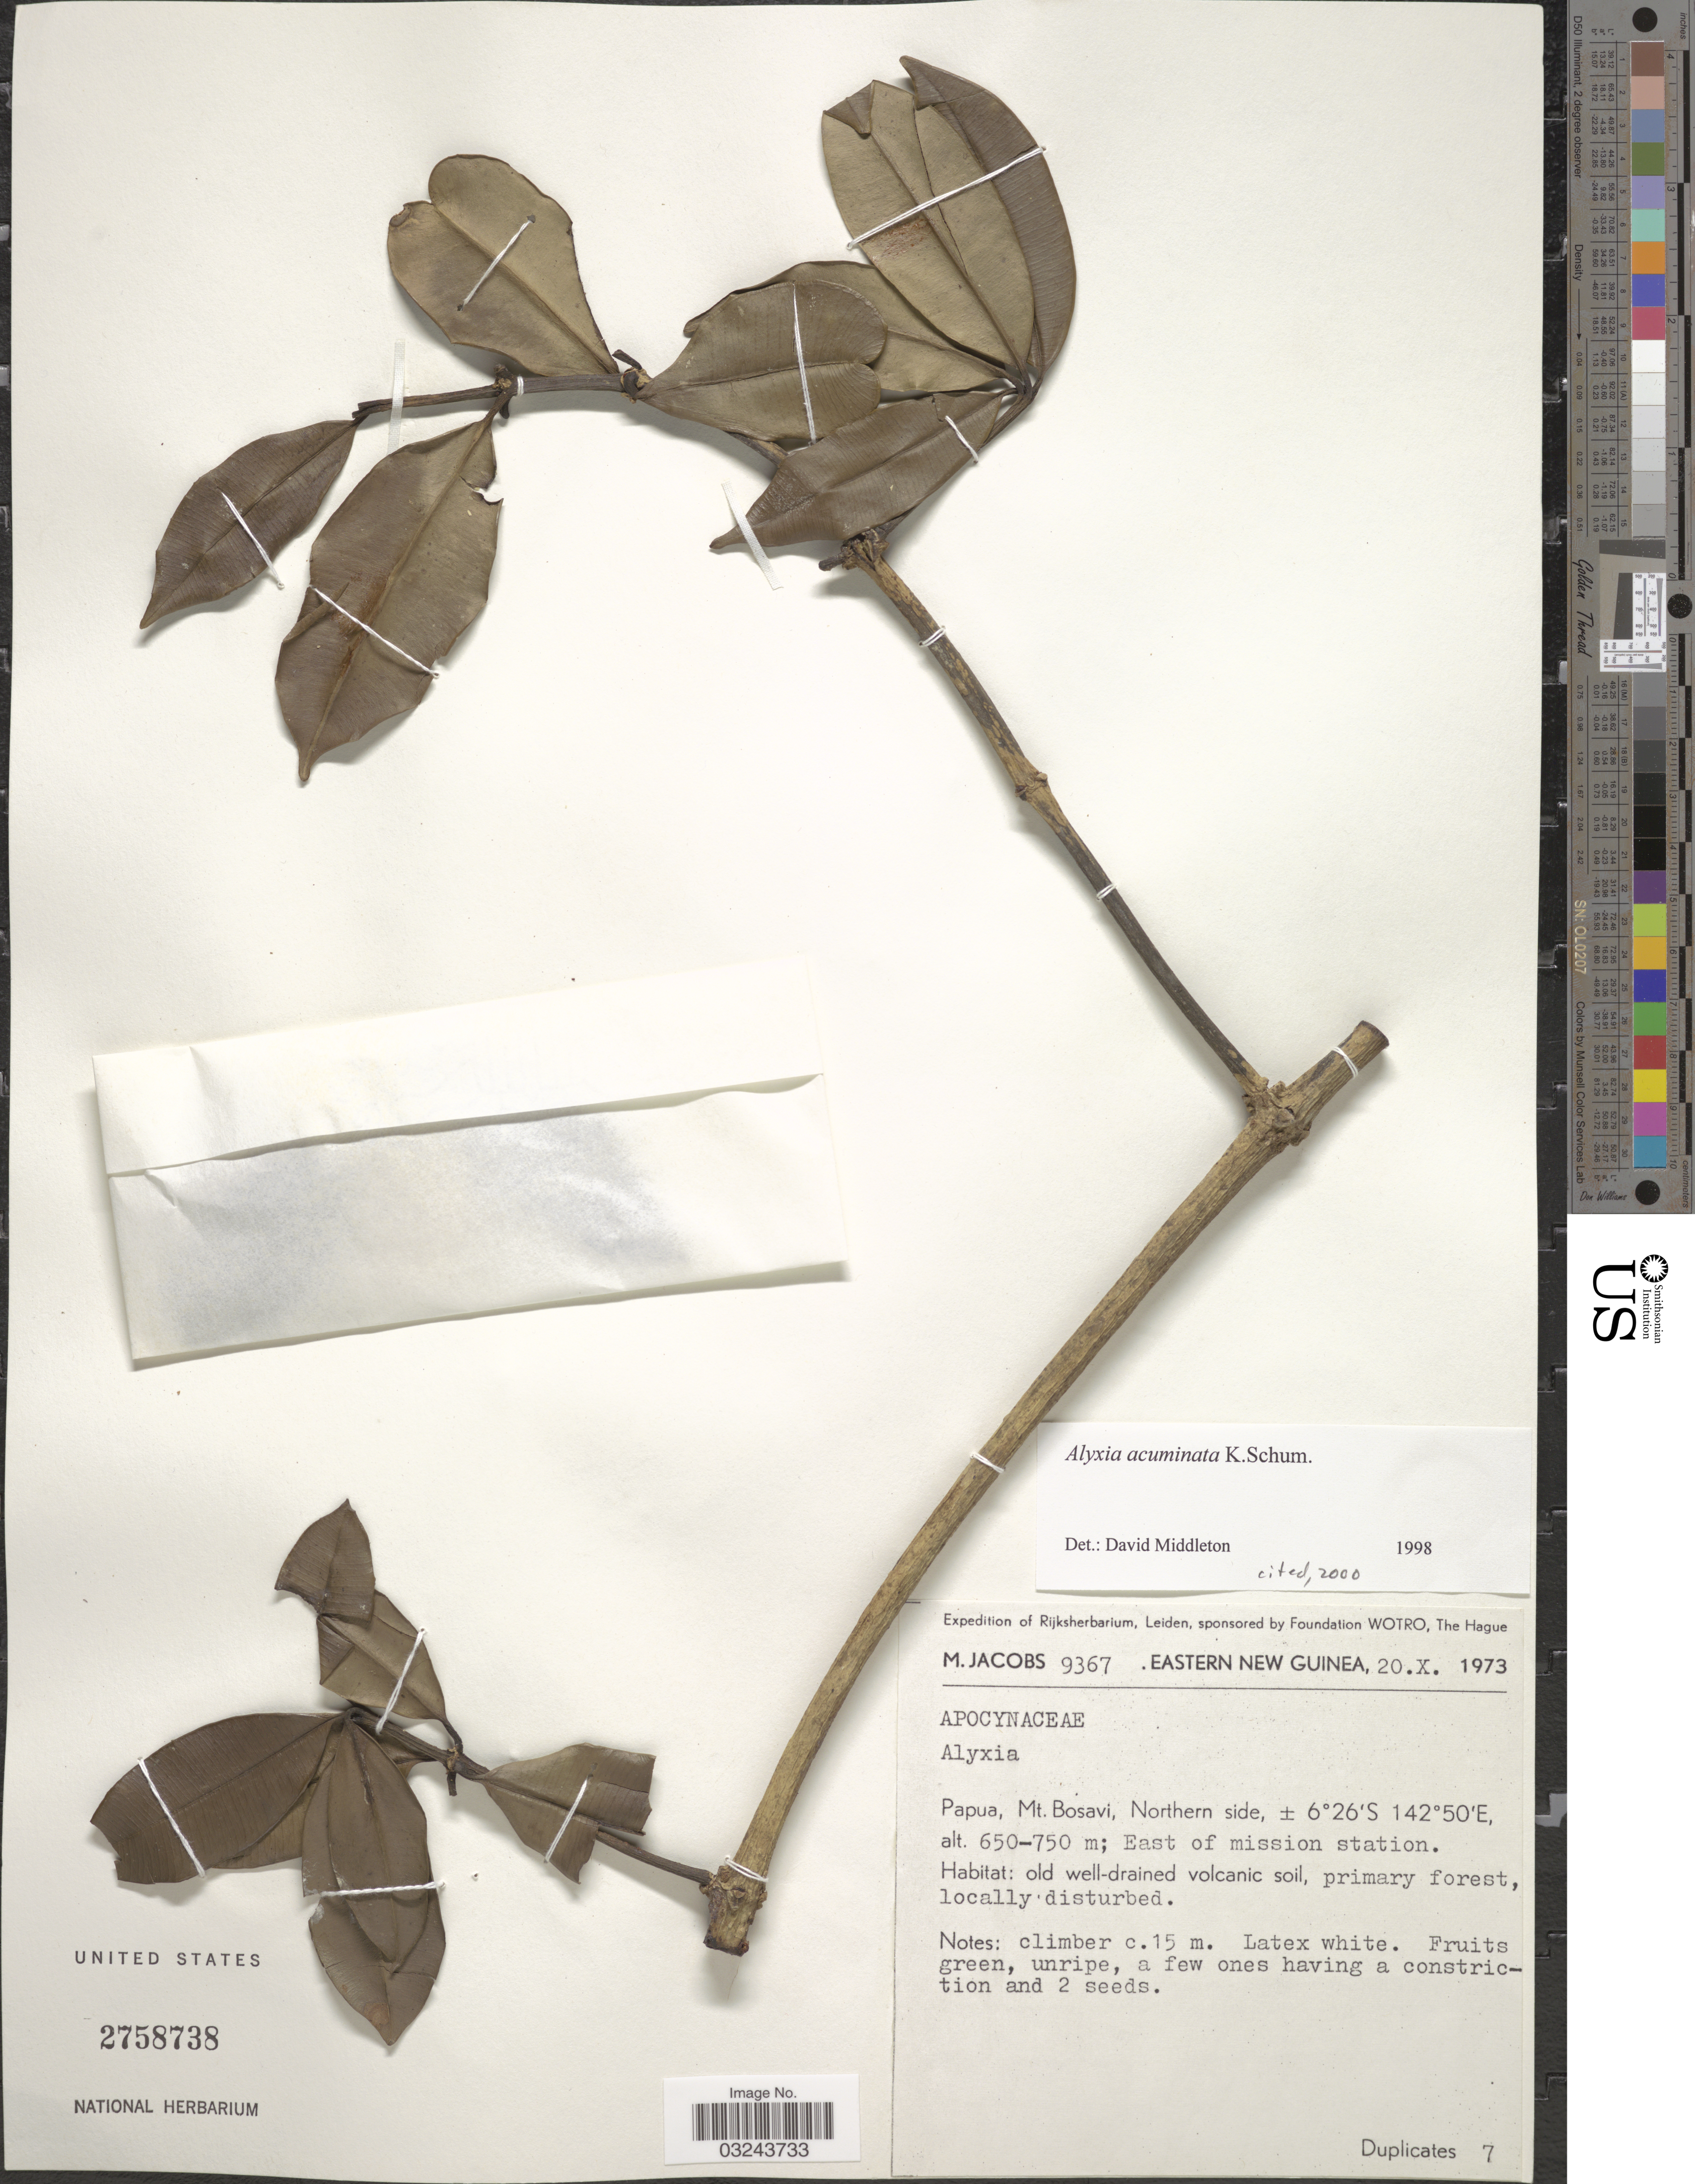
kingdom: Plantae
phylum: Tracheophyta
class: Magnoliopsida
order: Gentianales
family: Apocynaceae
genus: Alyxia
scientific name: Alyxia acuminata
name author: K. Schum.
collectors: M. Jacobs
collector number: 9367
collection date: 1973-10-20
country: Papua New Guinea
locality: Eastern New Guinea. Papua, Mt. Bosavi, Northern side. East of mission station.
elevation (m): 650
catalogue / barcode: US 2758738